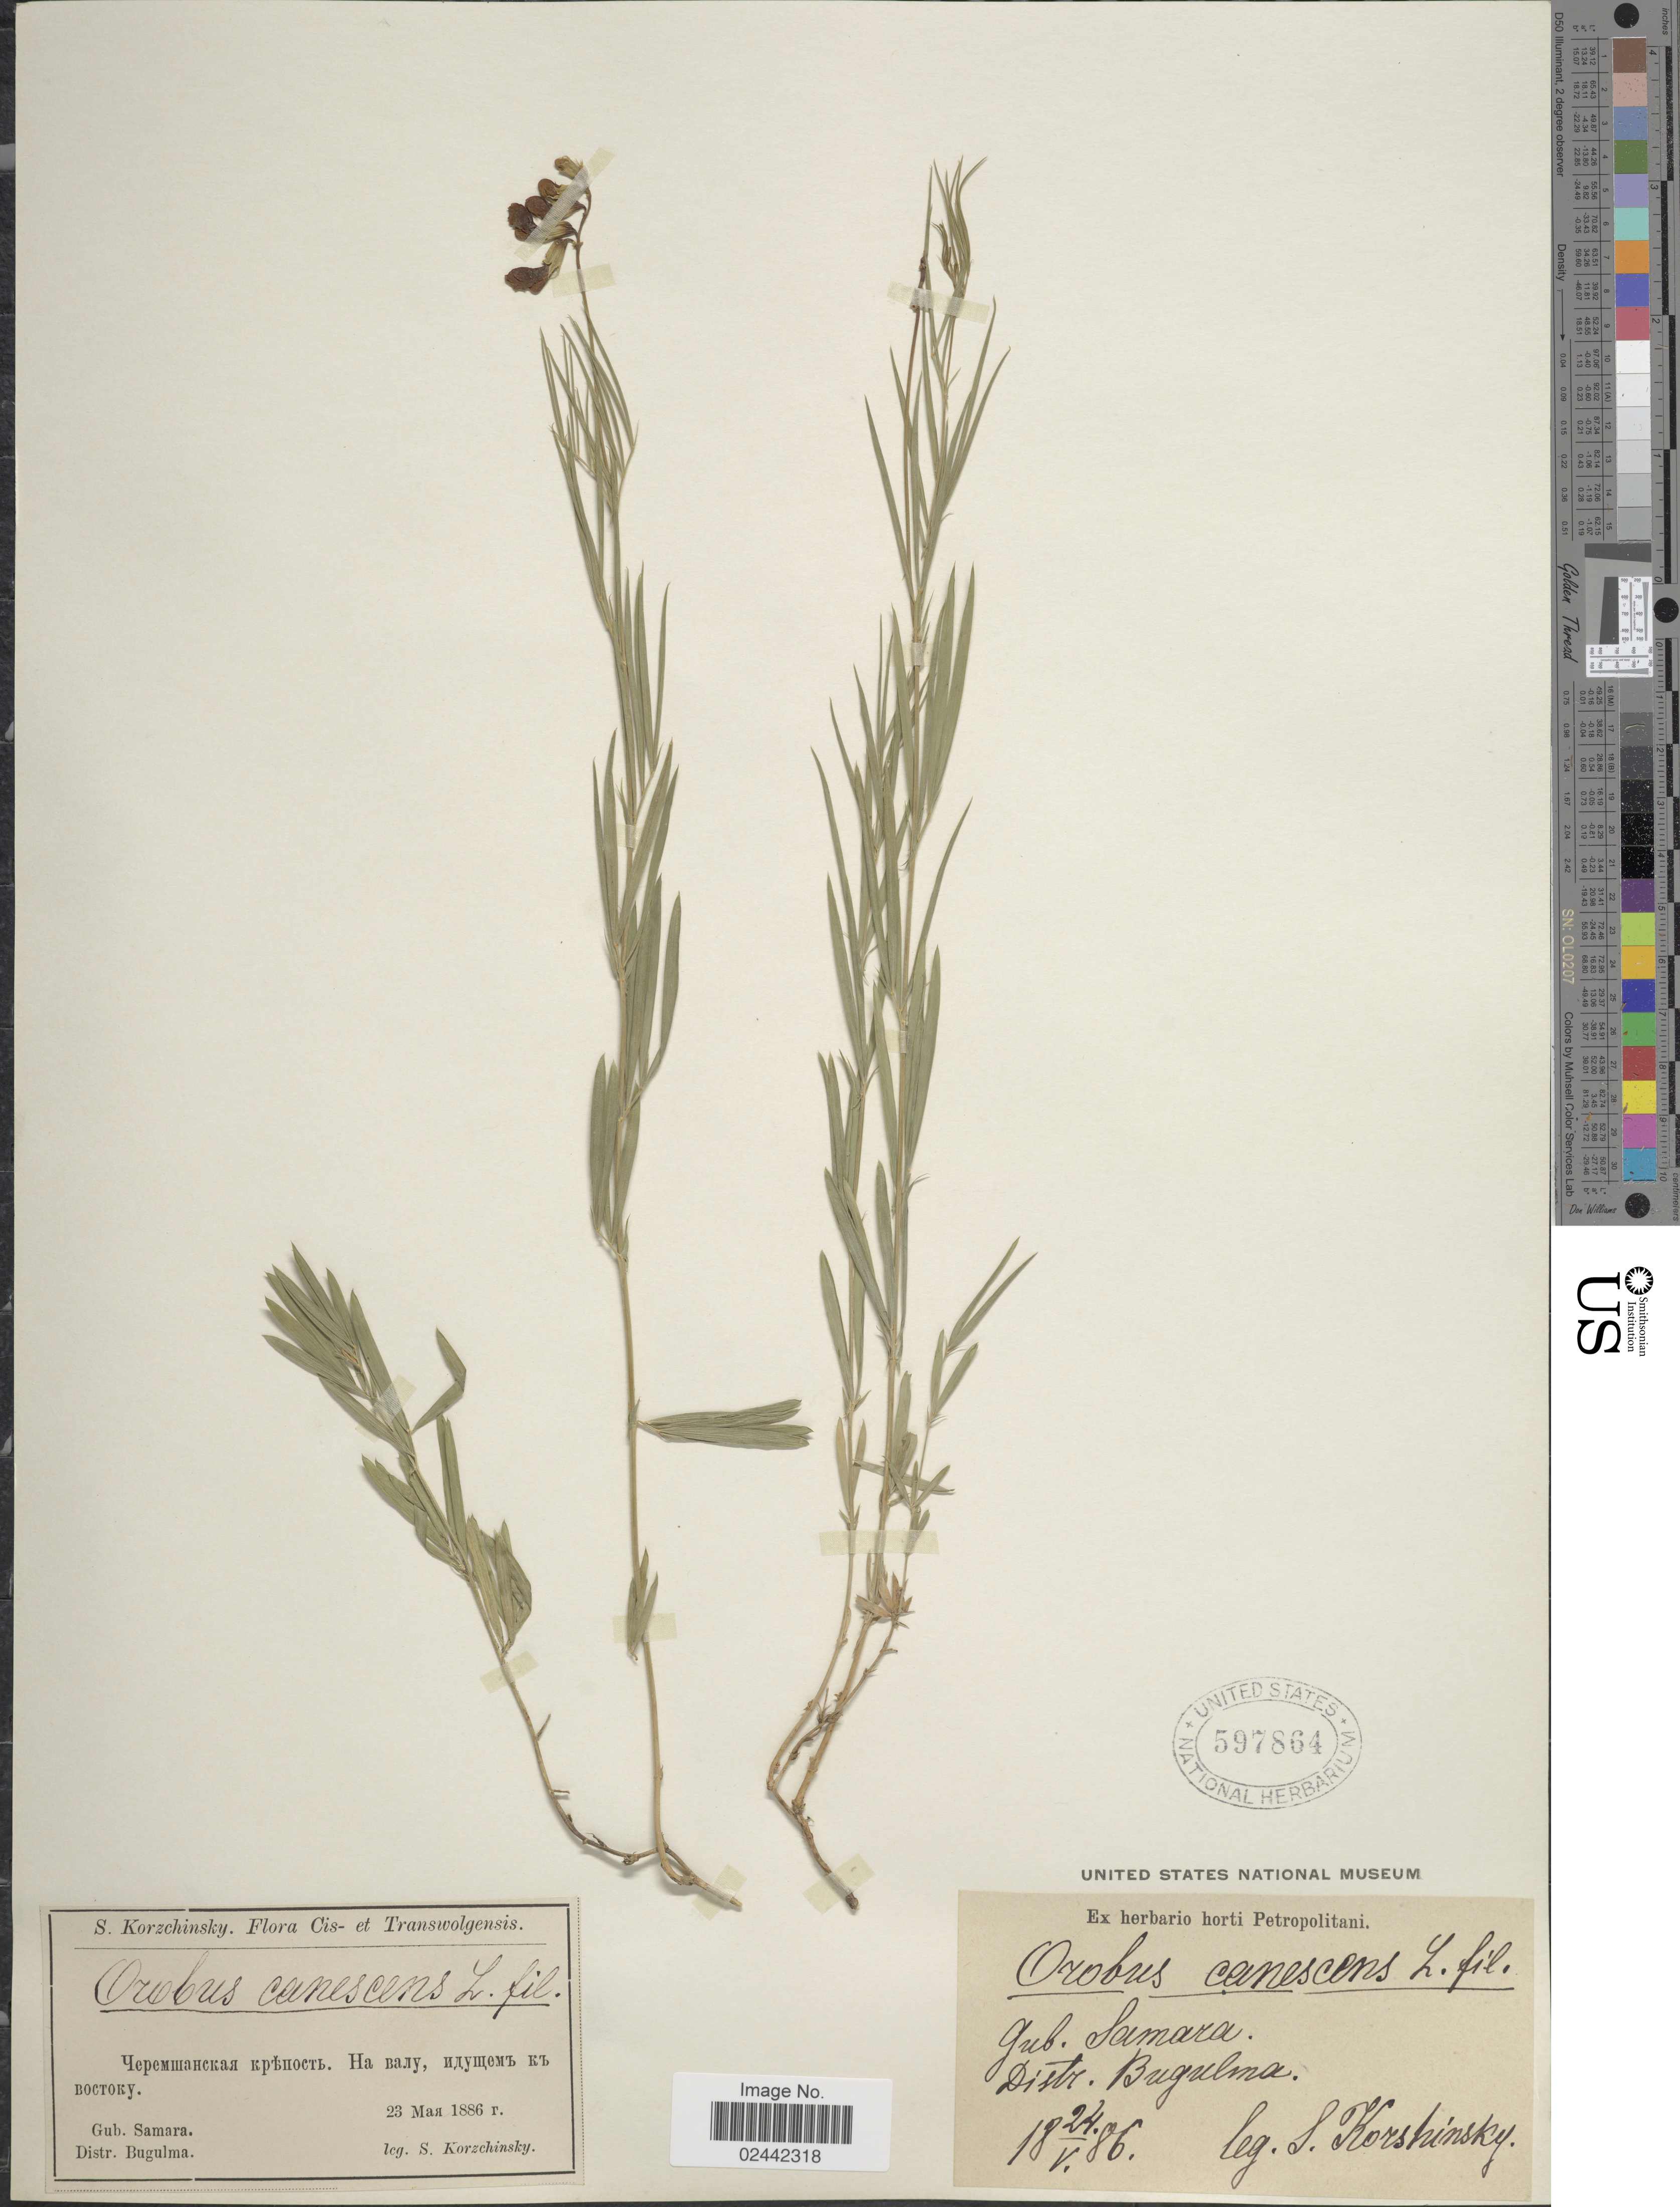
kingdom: Plantae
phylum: Tracheophyta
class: Magnoliopsida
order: Fabales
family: Fabaceae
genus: Lathyrus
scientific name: Lathyrus filiformis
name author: (Lam.) Gay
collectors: S. I. Korshinsky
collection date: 1886-05-24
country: Russian Federation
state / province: Samara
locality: Gub, Samara, Distr. Bugulma.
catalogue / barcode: US 597864